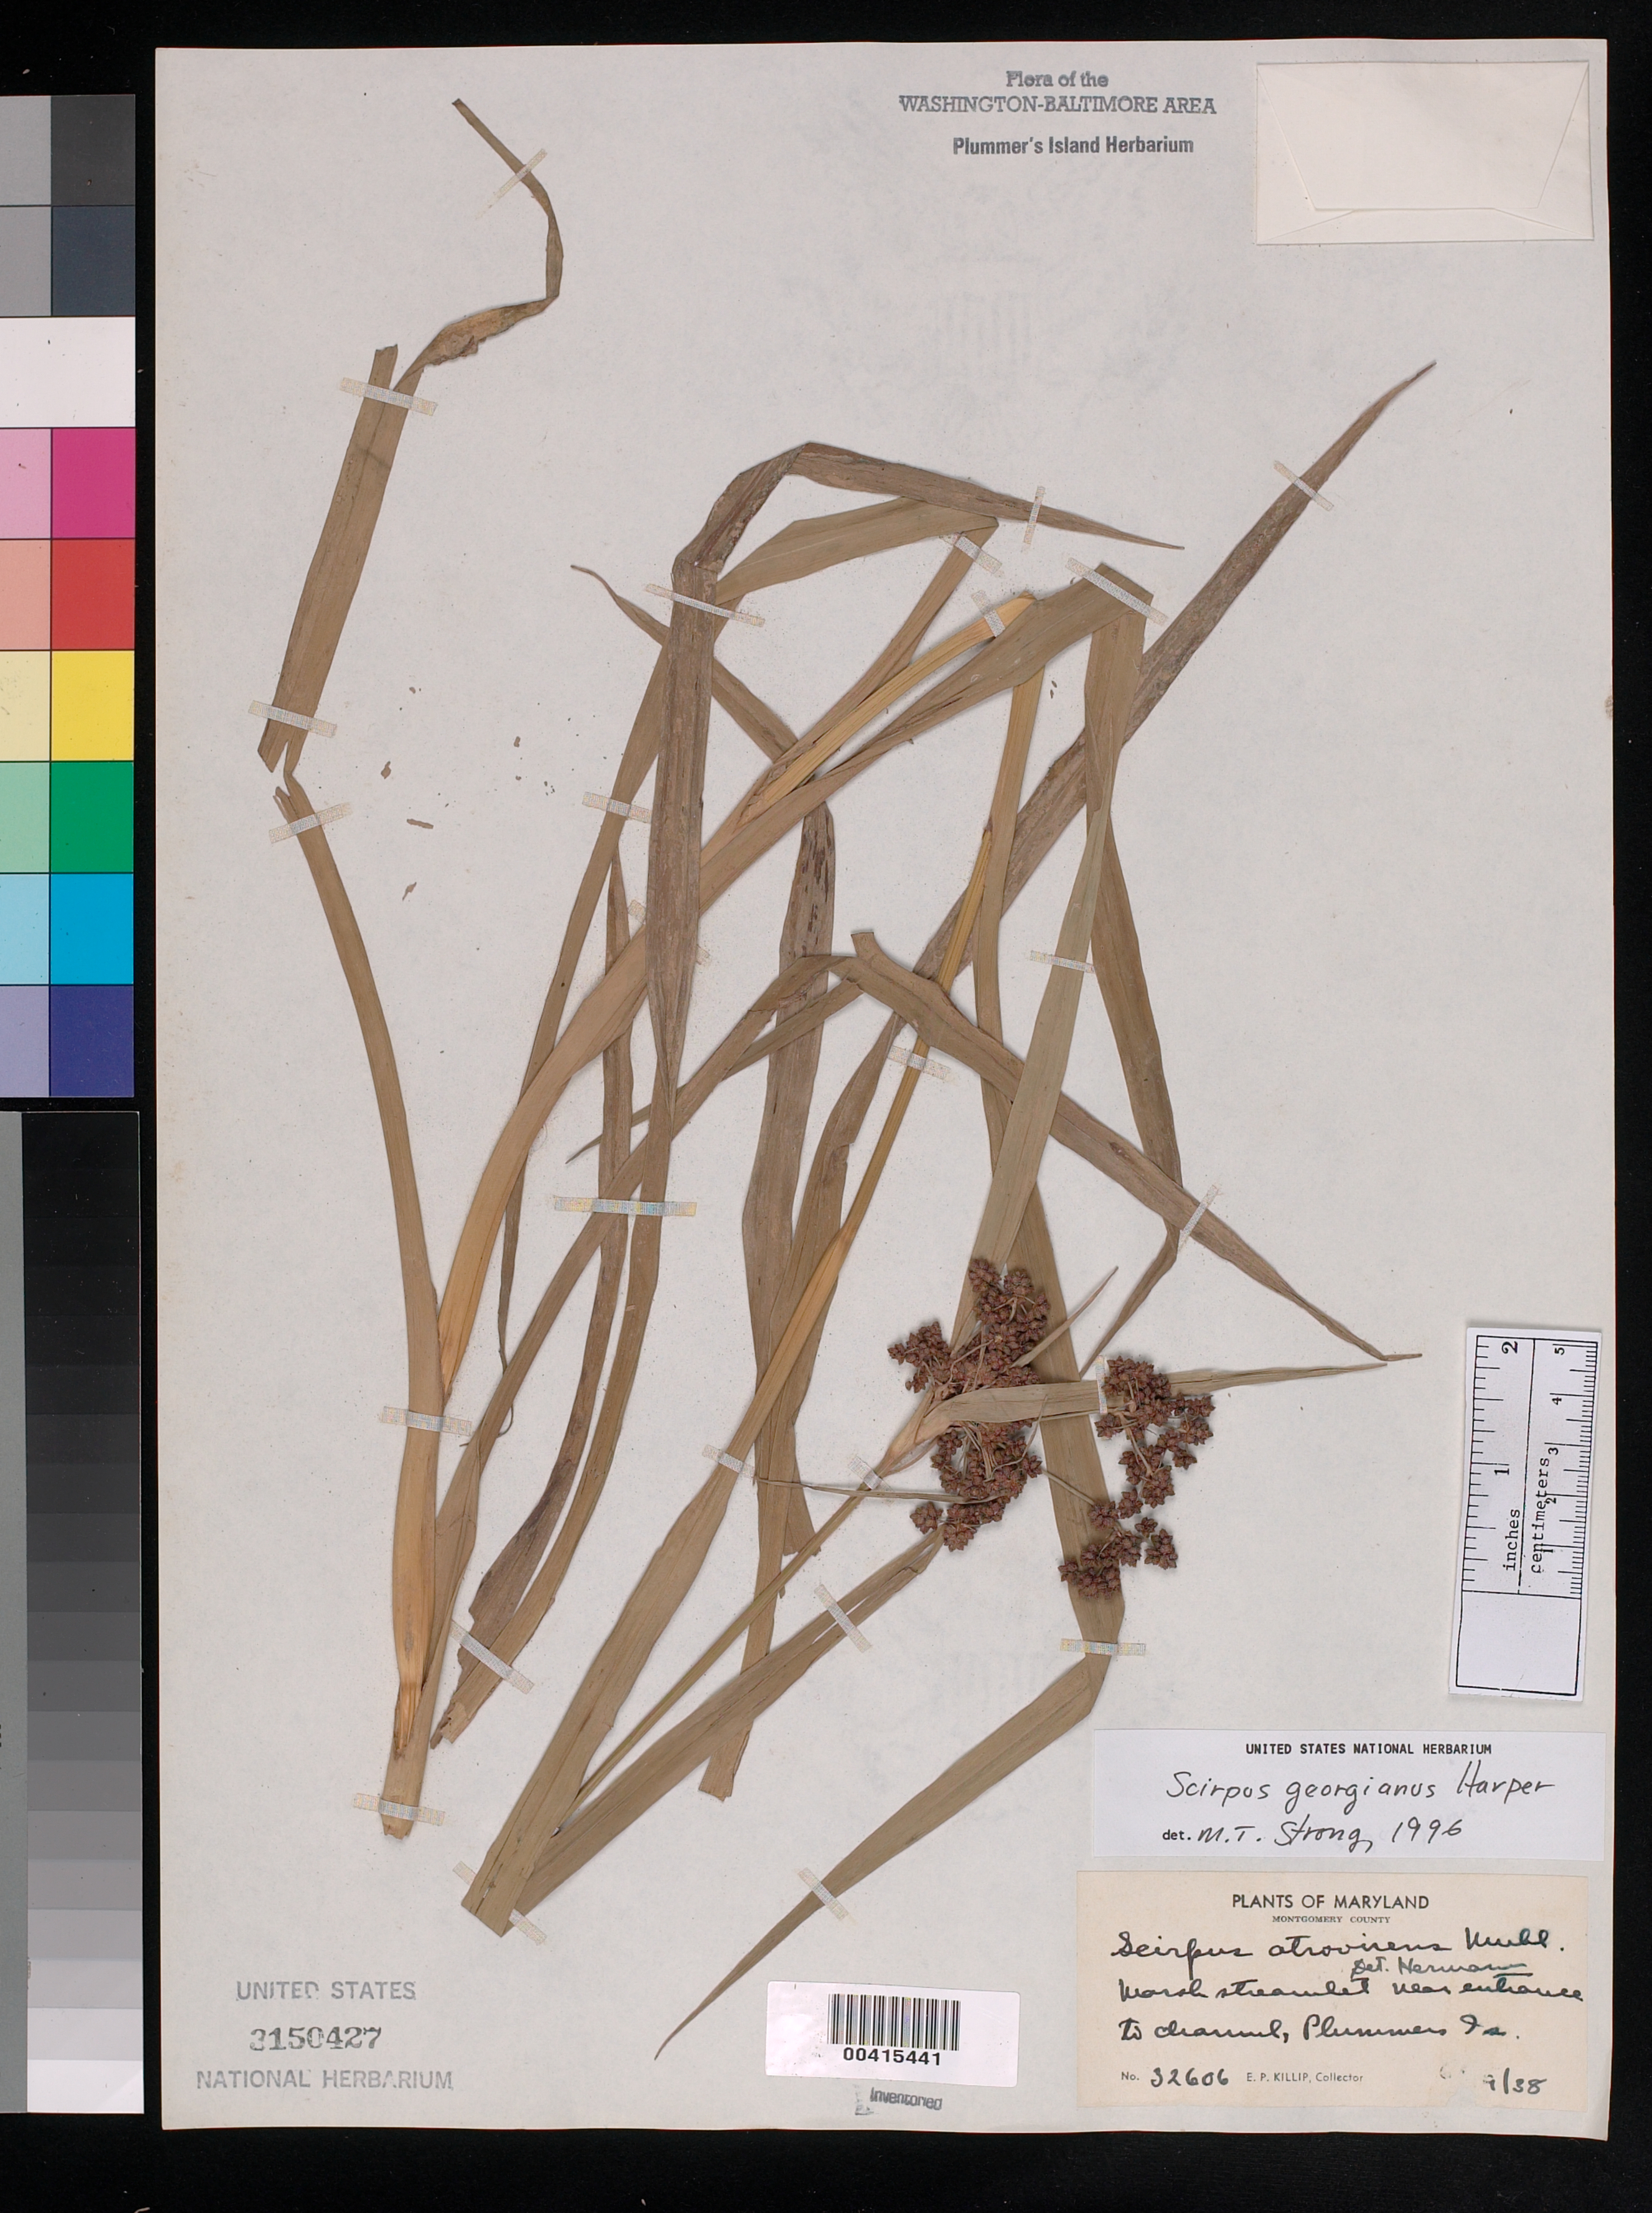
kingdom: Plantae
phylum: Tracheophyta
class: Liliopsida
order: Poales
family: Cyperaceae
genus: Scirpus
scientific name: Scirpus georgianus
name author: R.M. Harper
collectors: E. P. Killip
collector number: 32606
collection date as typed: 09 Jun 1938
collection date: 1938-06-09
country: United States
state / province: Maryland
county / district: Montgomery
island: Plummers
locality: Plummer's Island; near entrance to channel C. & O. Canal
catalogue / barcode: US 3150427